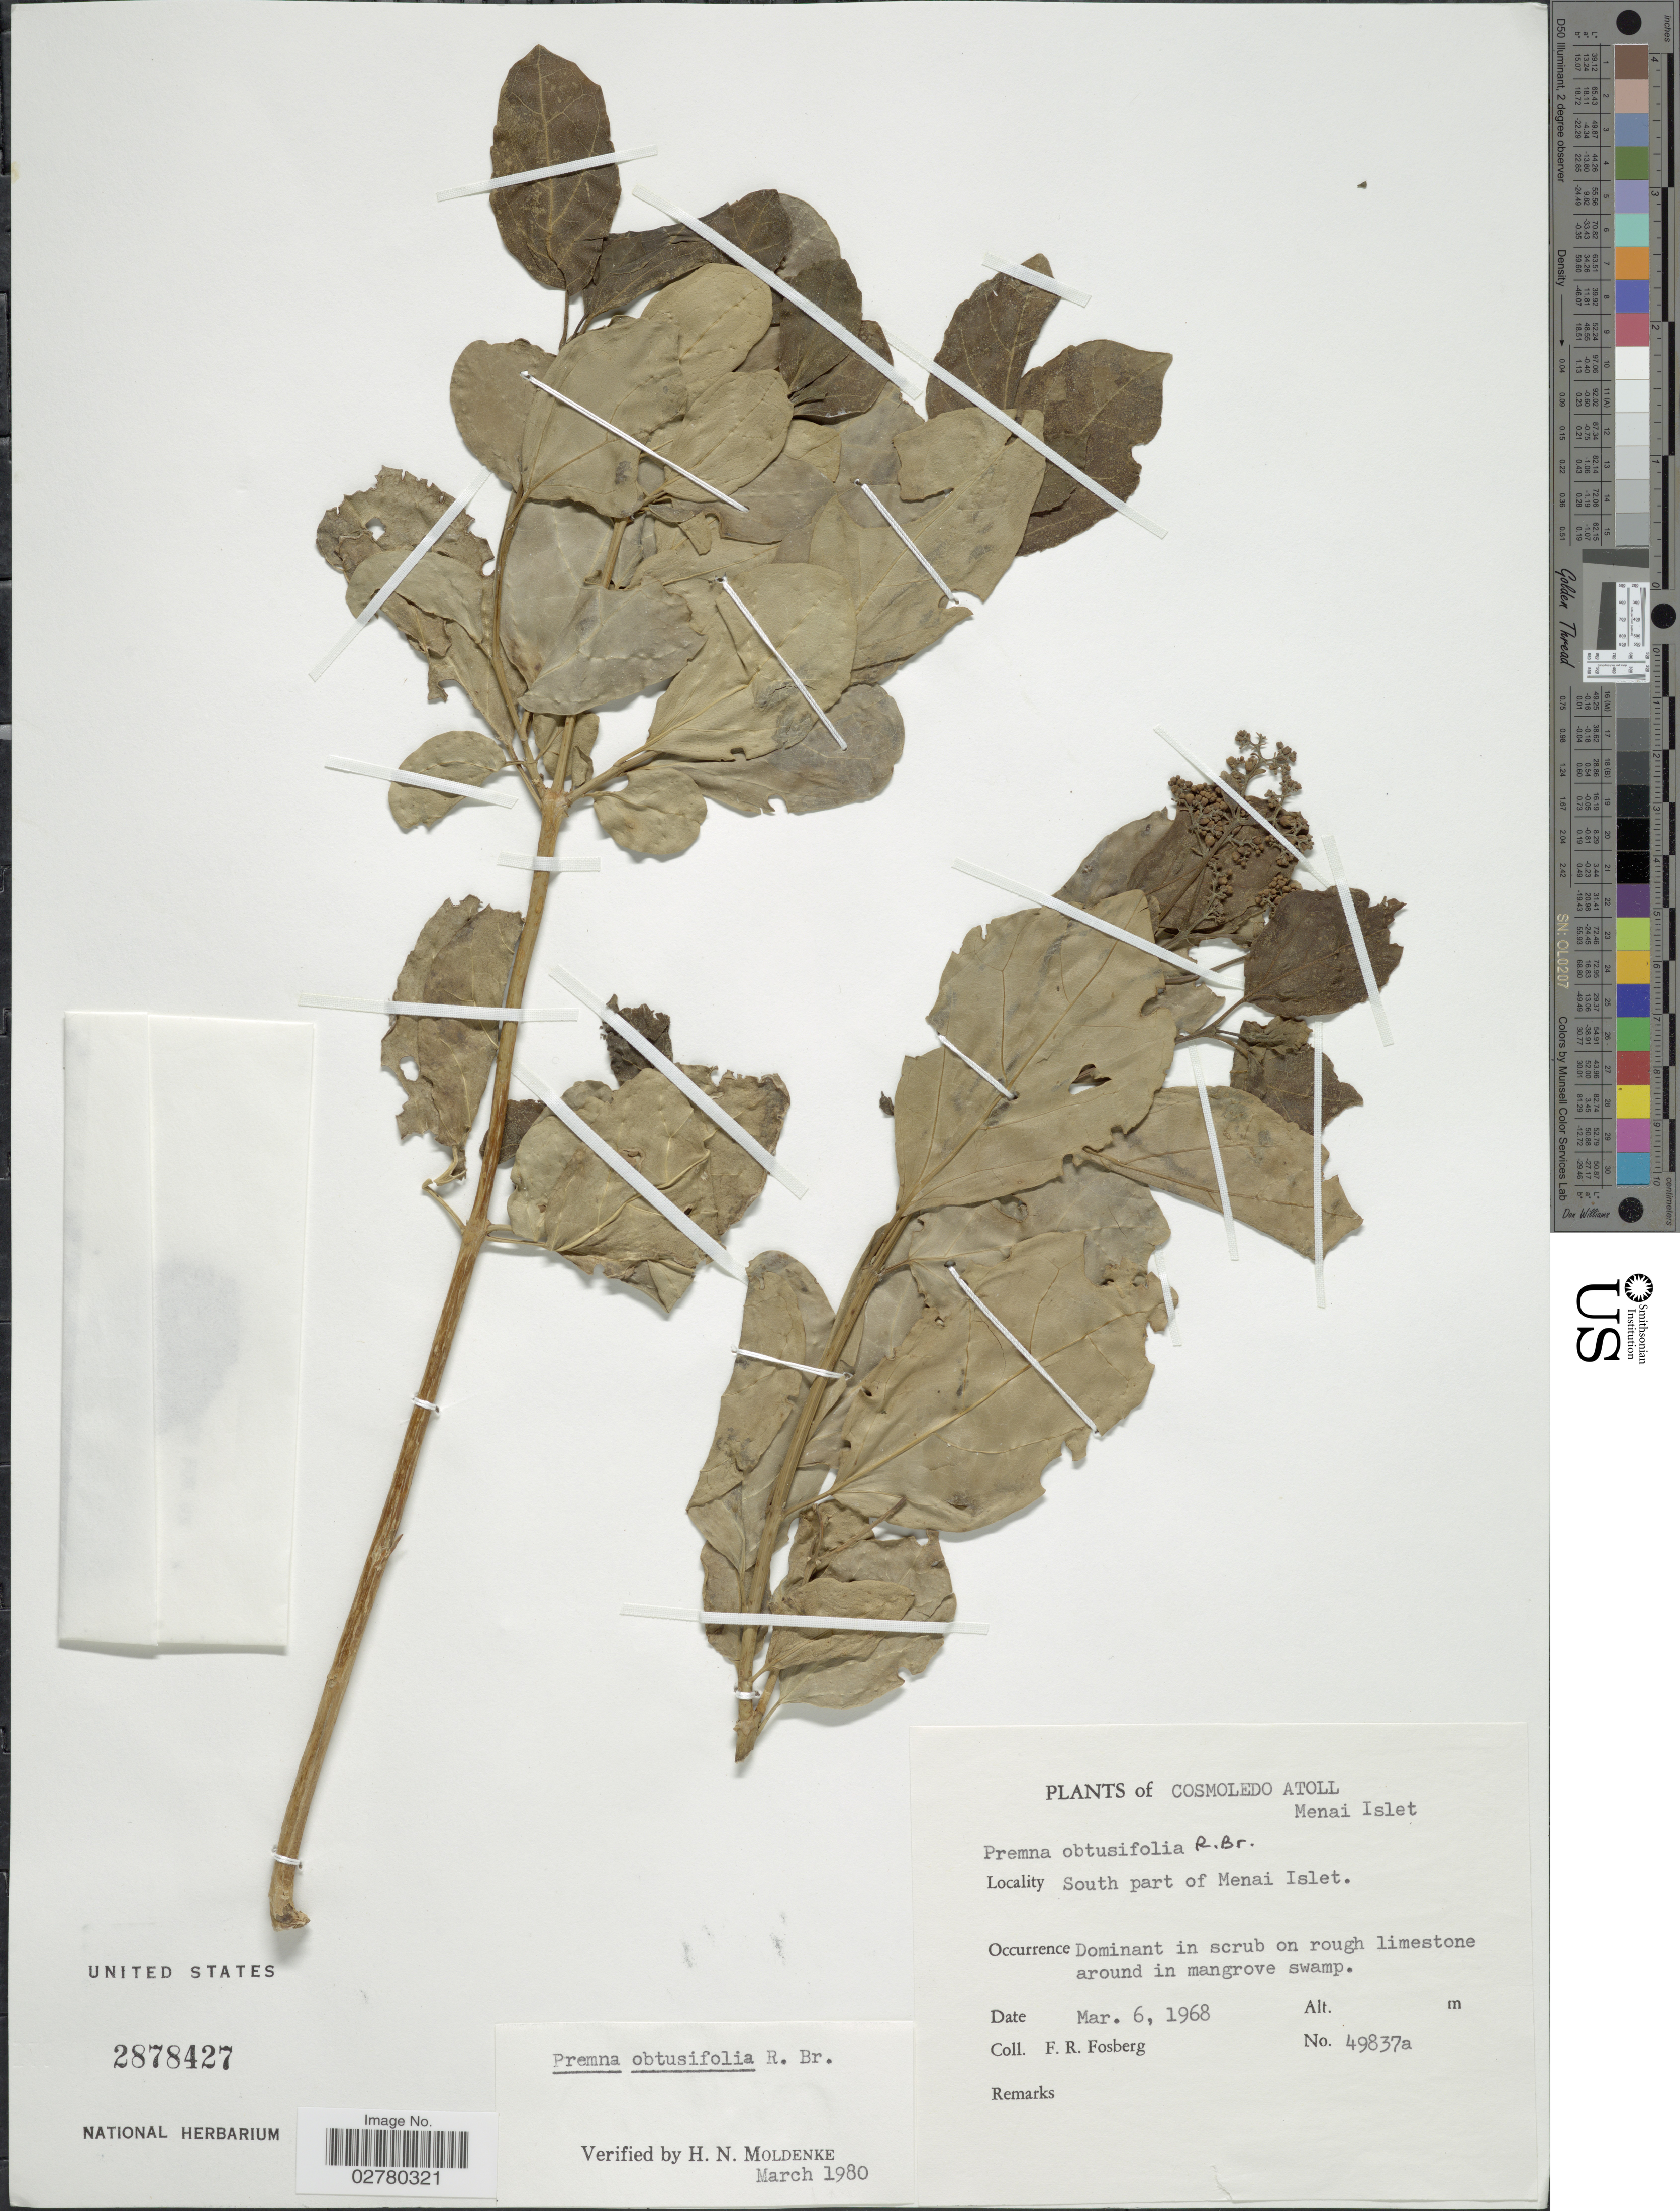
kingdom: Plantae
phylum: Tracheophyta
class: Magnoliopsida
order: Lamiales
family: Lamiaceae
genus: Premna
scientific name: Premna obtusifolia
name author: R. Br.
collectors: F. R. Fosberg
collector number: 49837a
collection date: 1968-03-06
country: Seychelles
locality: Cosmoledo Atoll, Menai Islet, South part of Menai Islet.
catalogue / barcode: US 2878427